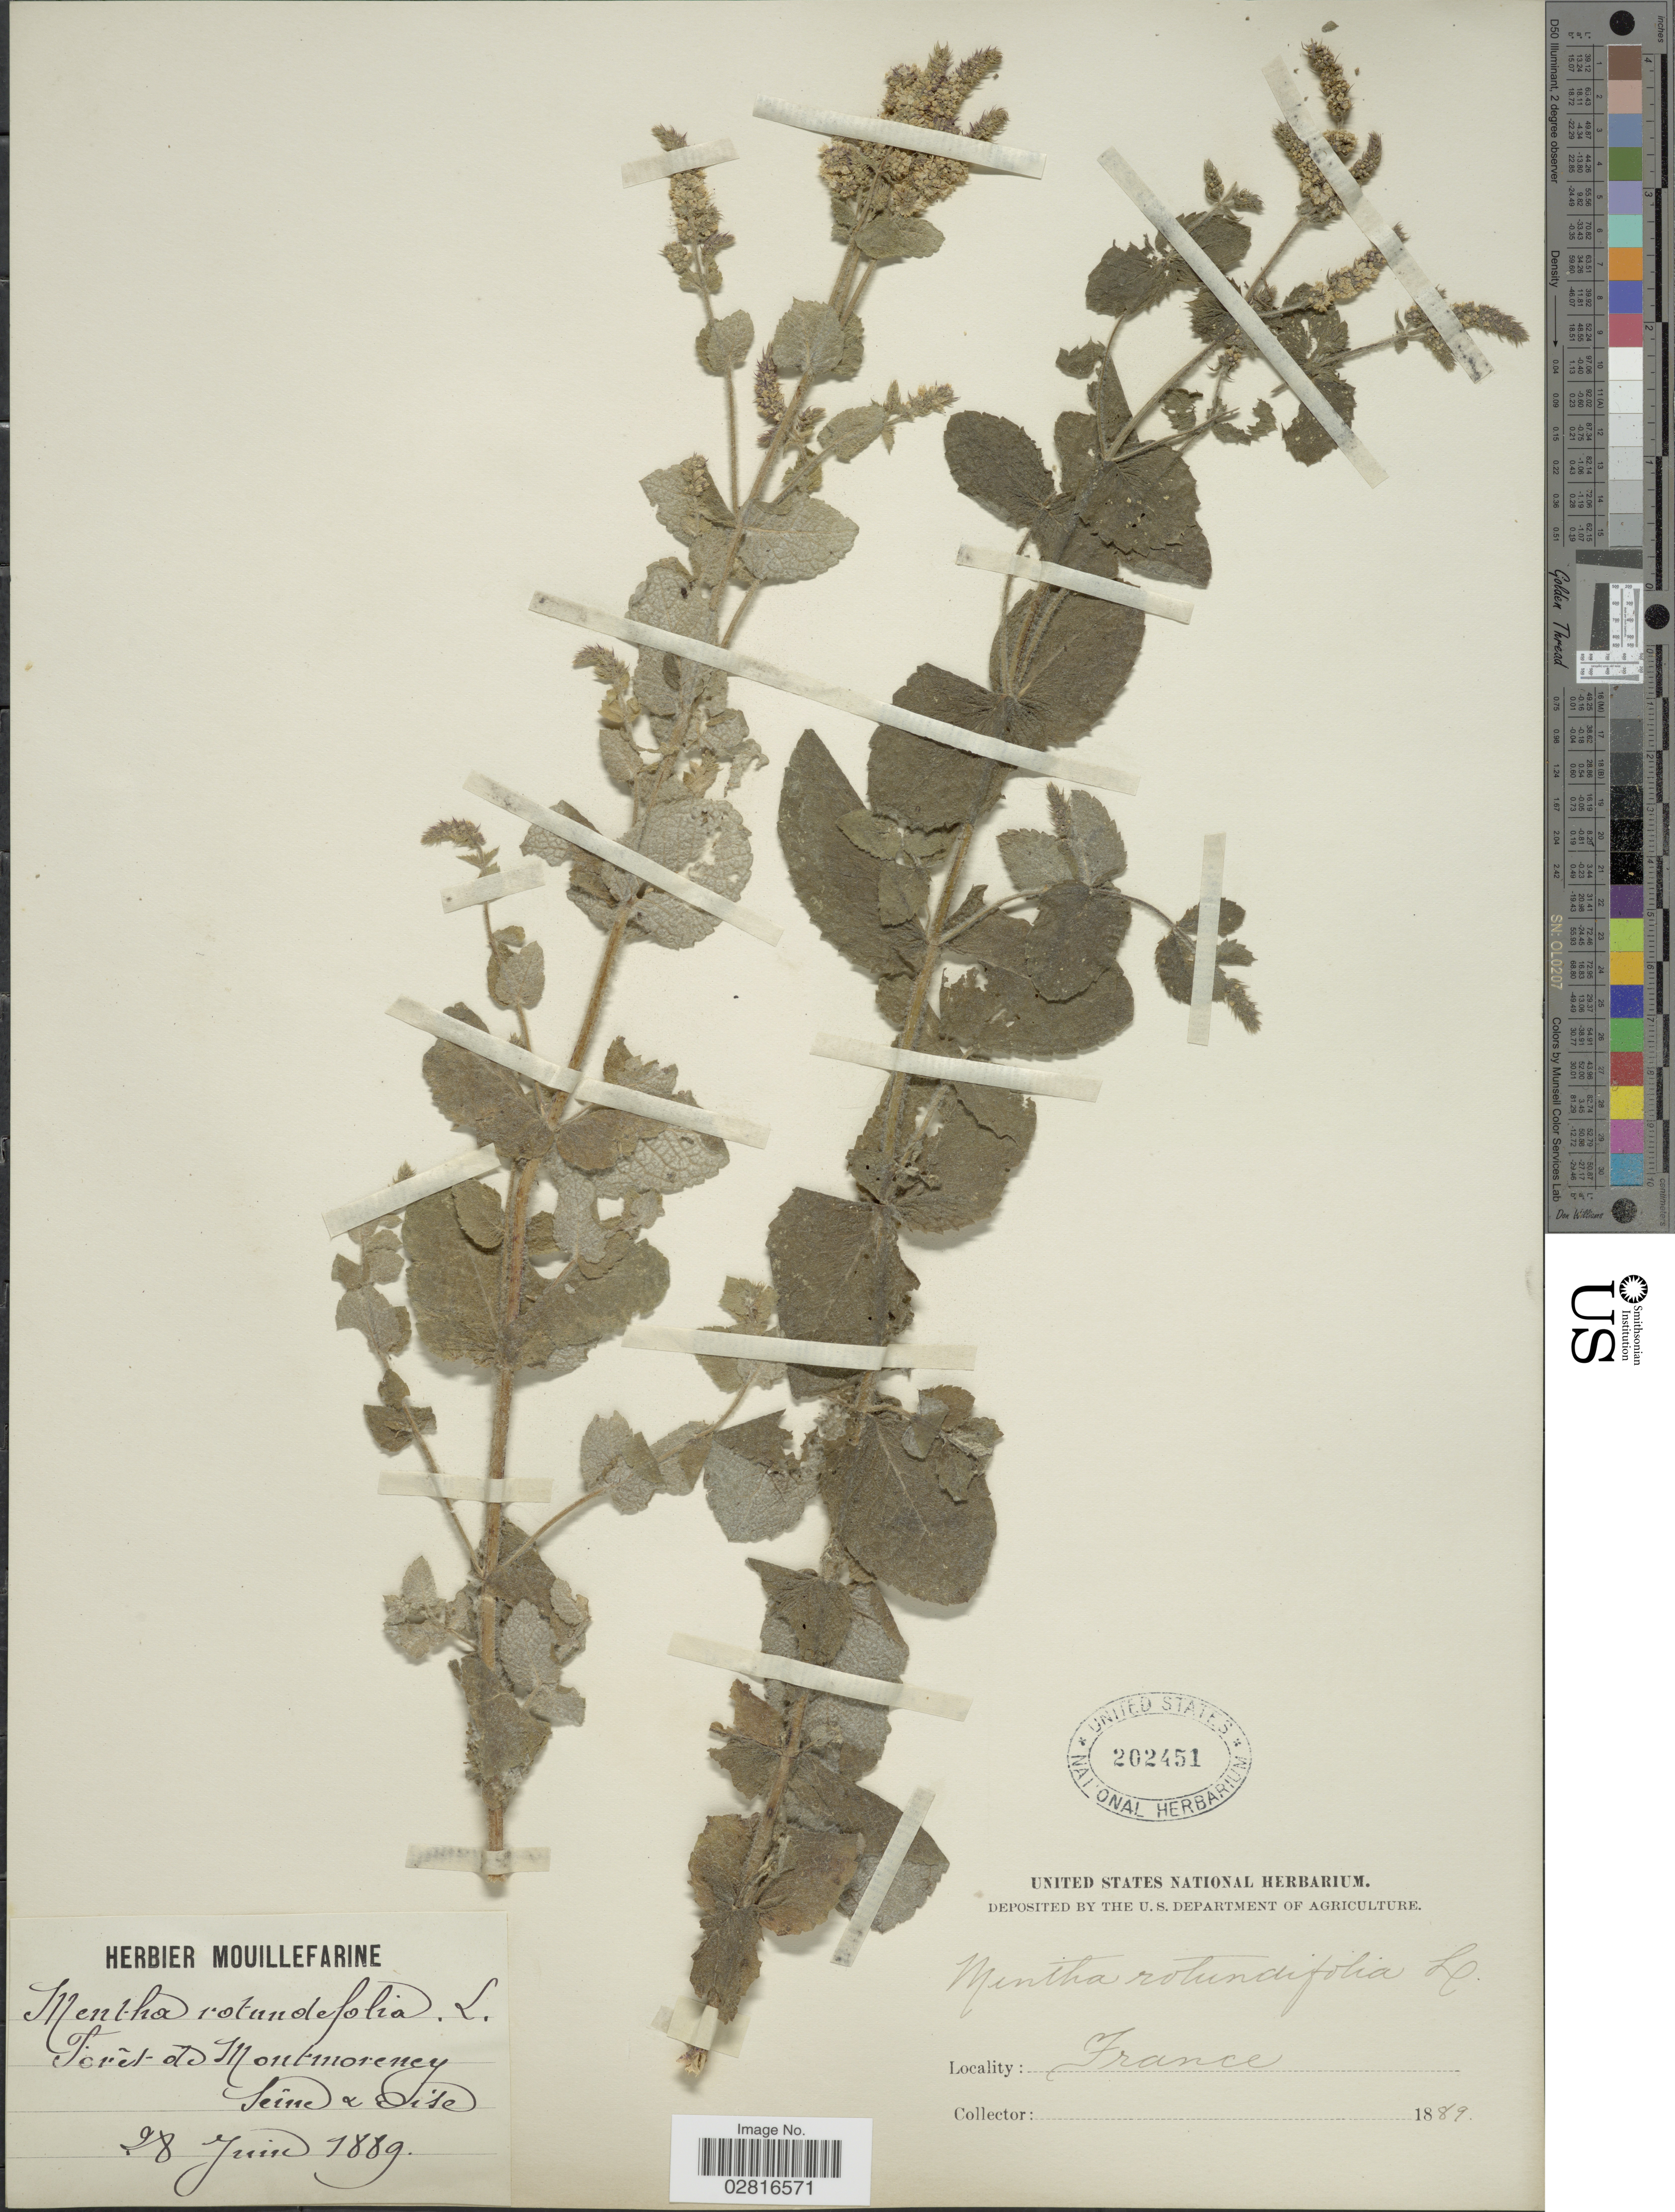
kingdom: Plantae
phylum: Tracheophyta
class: Magnoliopsida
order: Lamiales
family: Lamiaceae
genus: Mentha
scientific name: Mentha rotundifolia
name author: (L.) Huds.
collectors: ex herb. Mouillefarine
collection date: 1889-06-28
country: France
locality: Forêt de Montmorency. Seine & Oise.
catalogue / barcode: US 202451